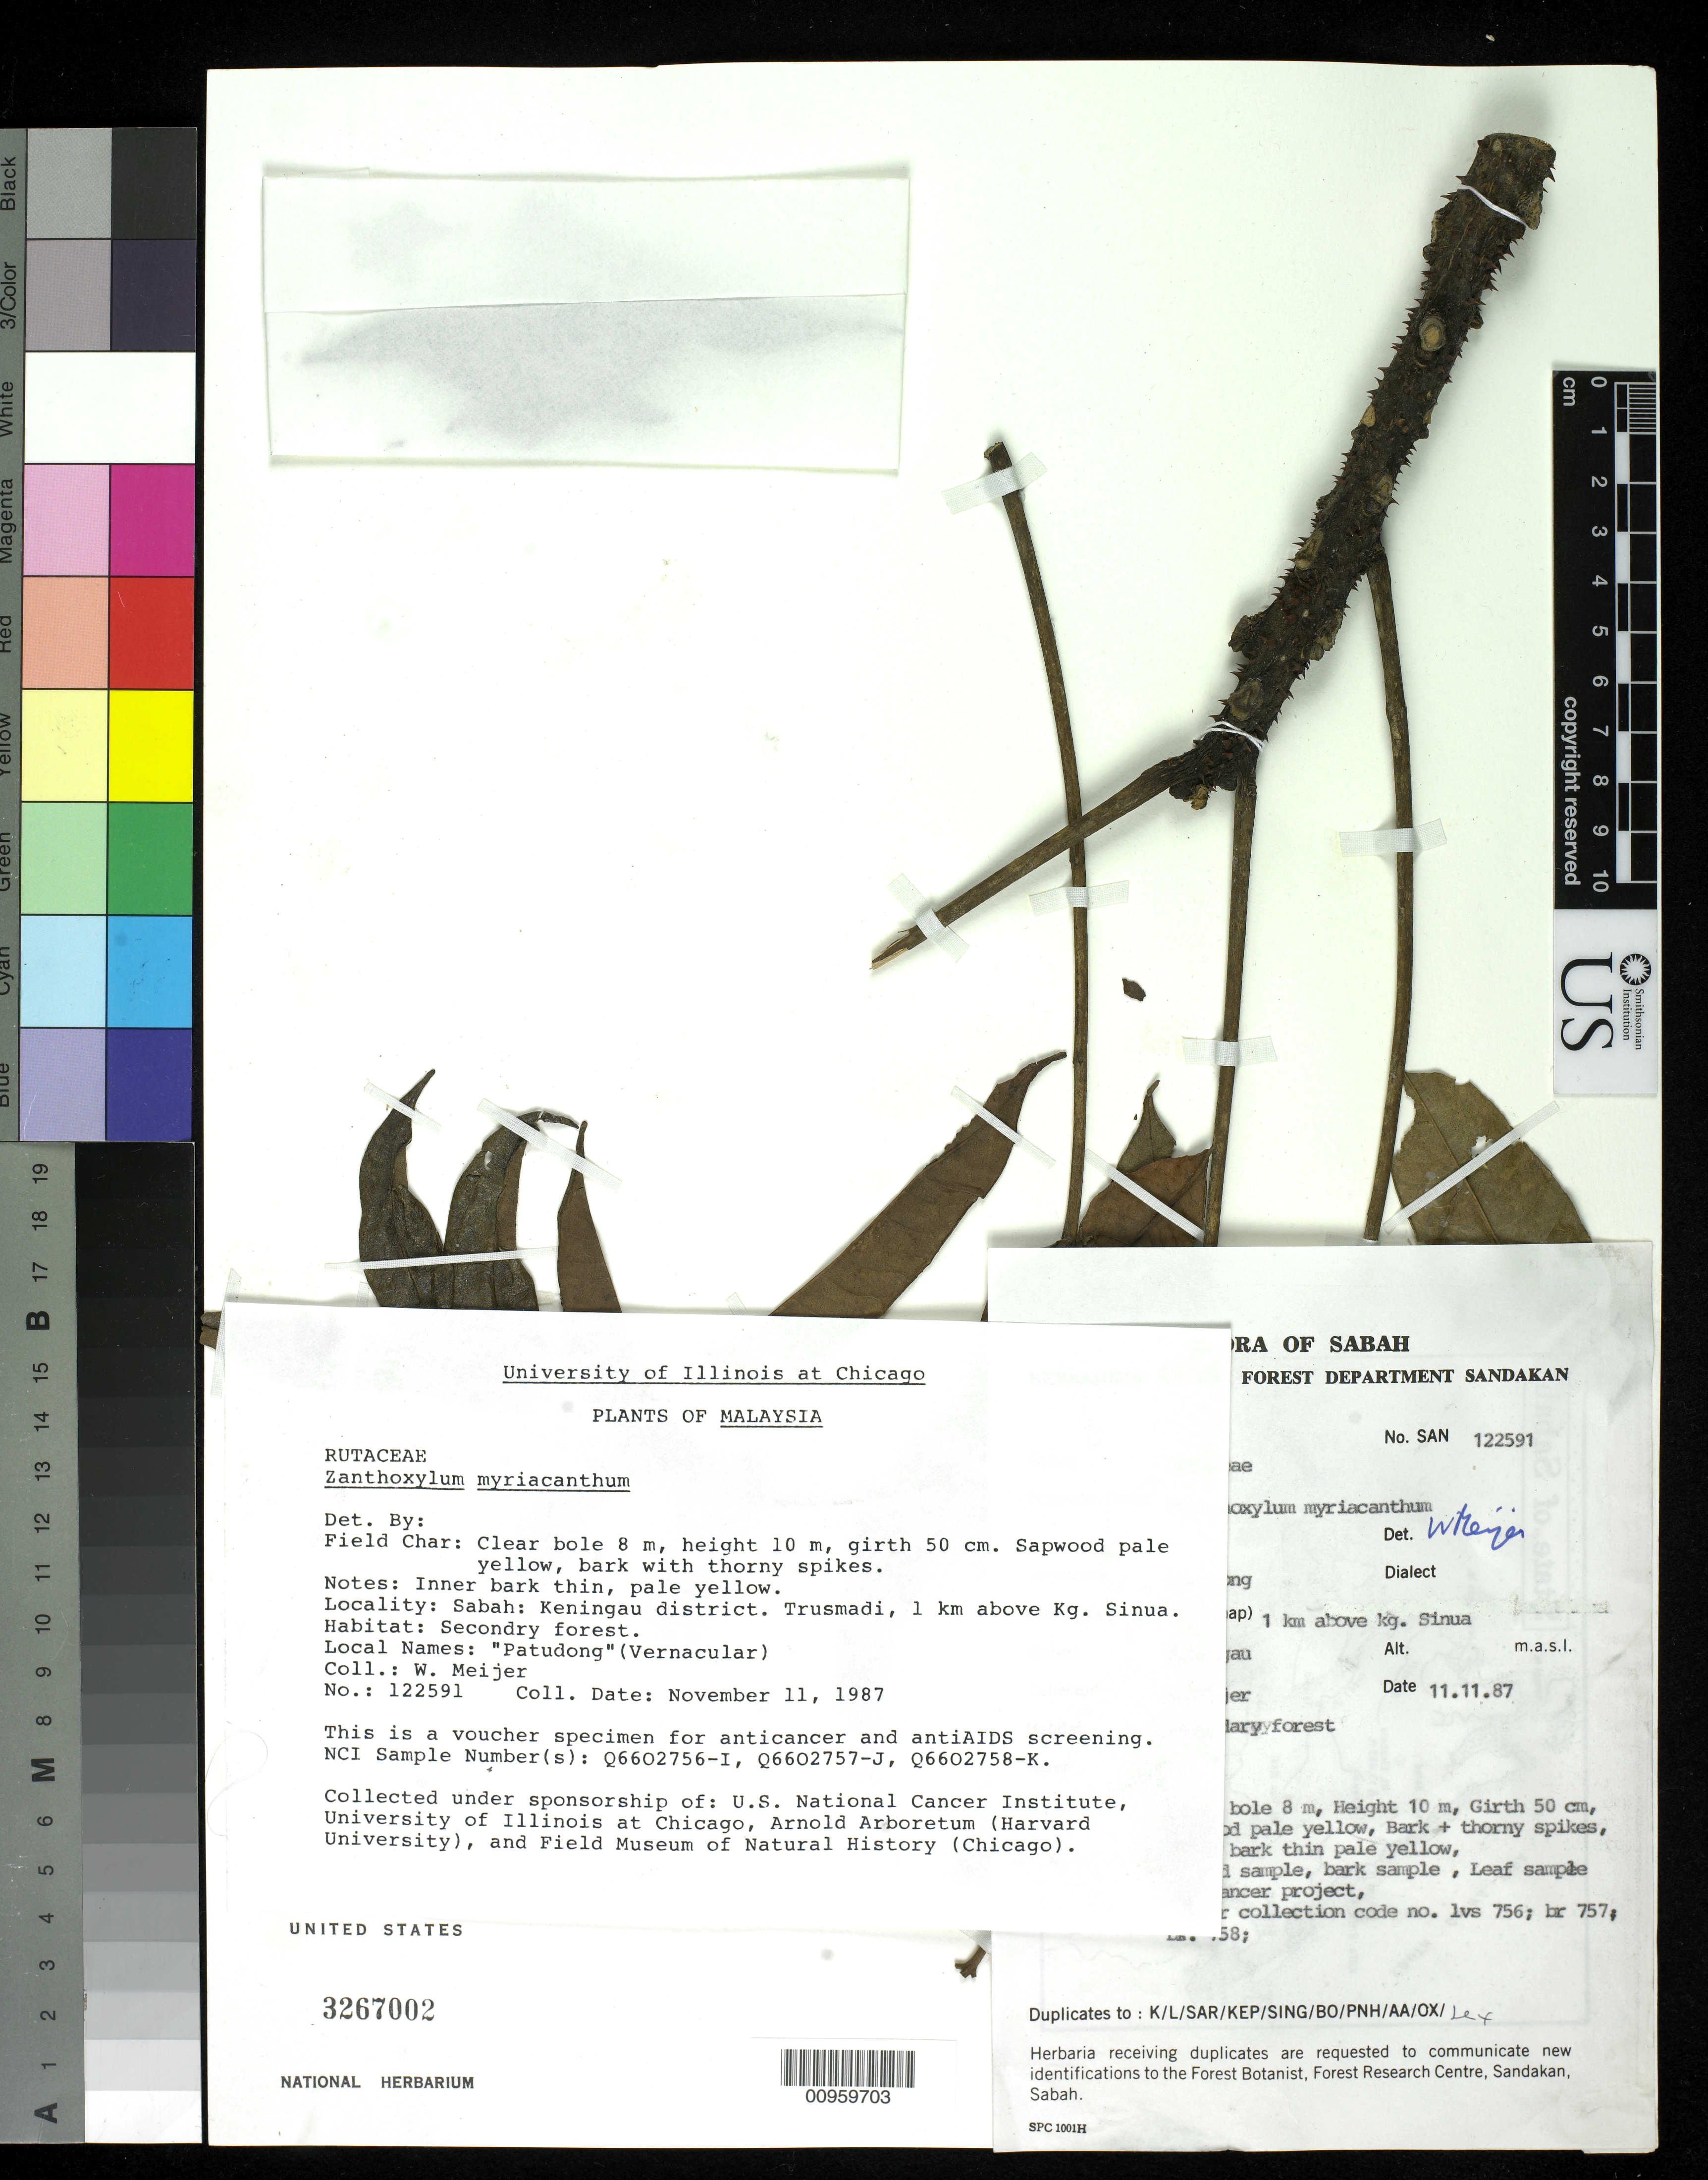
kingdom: Plantae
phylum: Tracheophyta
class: Magnoliopsida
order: Sapindales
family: Rutaceae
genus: Zanthoxylum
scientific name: Zanthoxylum myriacanthum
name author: Wall.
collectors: W. Meijer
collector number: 122591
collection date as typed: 11 Nov 1987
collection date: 1987-11-11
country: Malaysia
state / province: Sabah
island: Borneo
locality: Keningau district, Trusmadi, 1 km above Kg. Sinua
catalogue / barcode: US 3267002